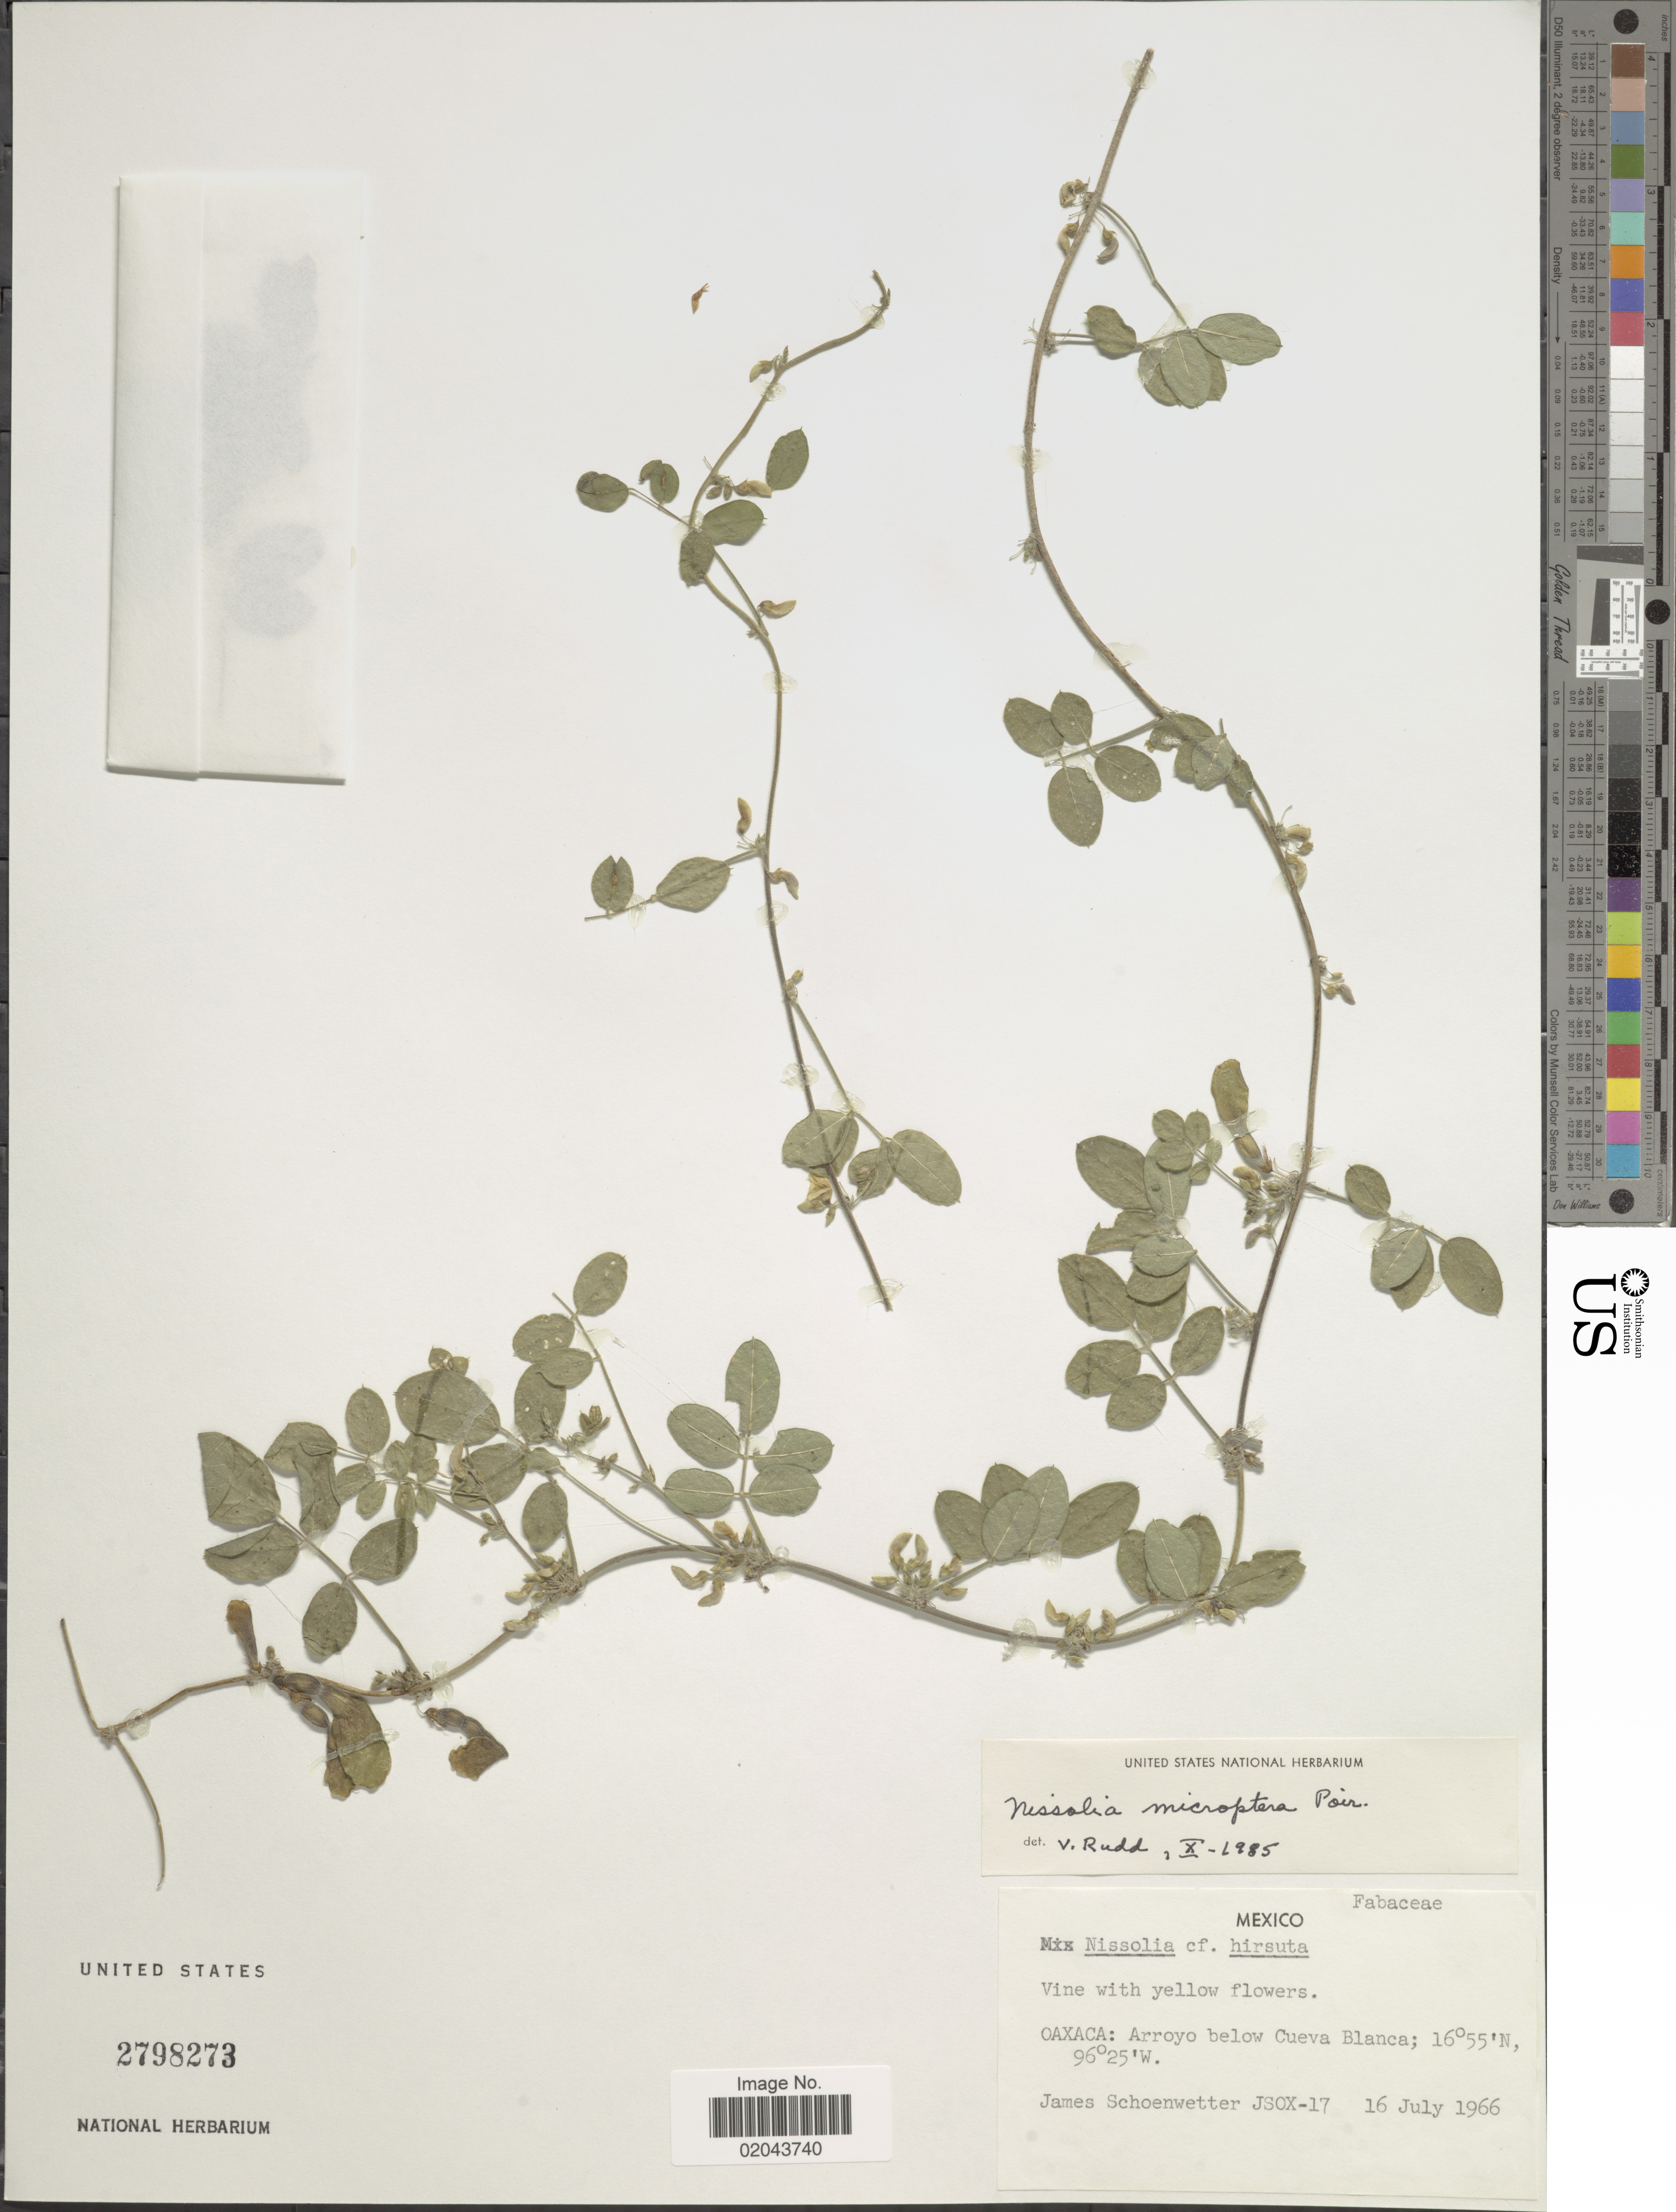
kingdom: Plantae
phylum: Tracheophyta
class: Magnoliopsida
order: Fabales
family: Fabaceae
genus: Nissolia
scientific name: Nissolia microptera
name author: Poir.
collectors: J. Schoenwetter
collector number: JSOX-17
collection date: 1966-07-16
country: Mexico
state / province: Oaxaca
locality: Arroyo below Cueva Blanca.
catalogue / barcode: US 2798273